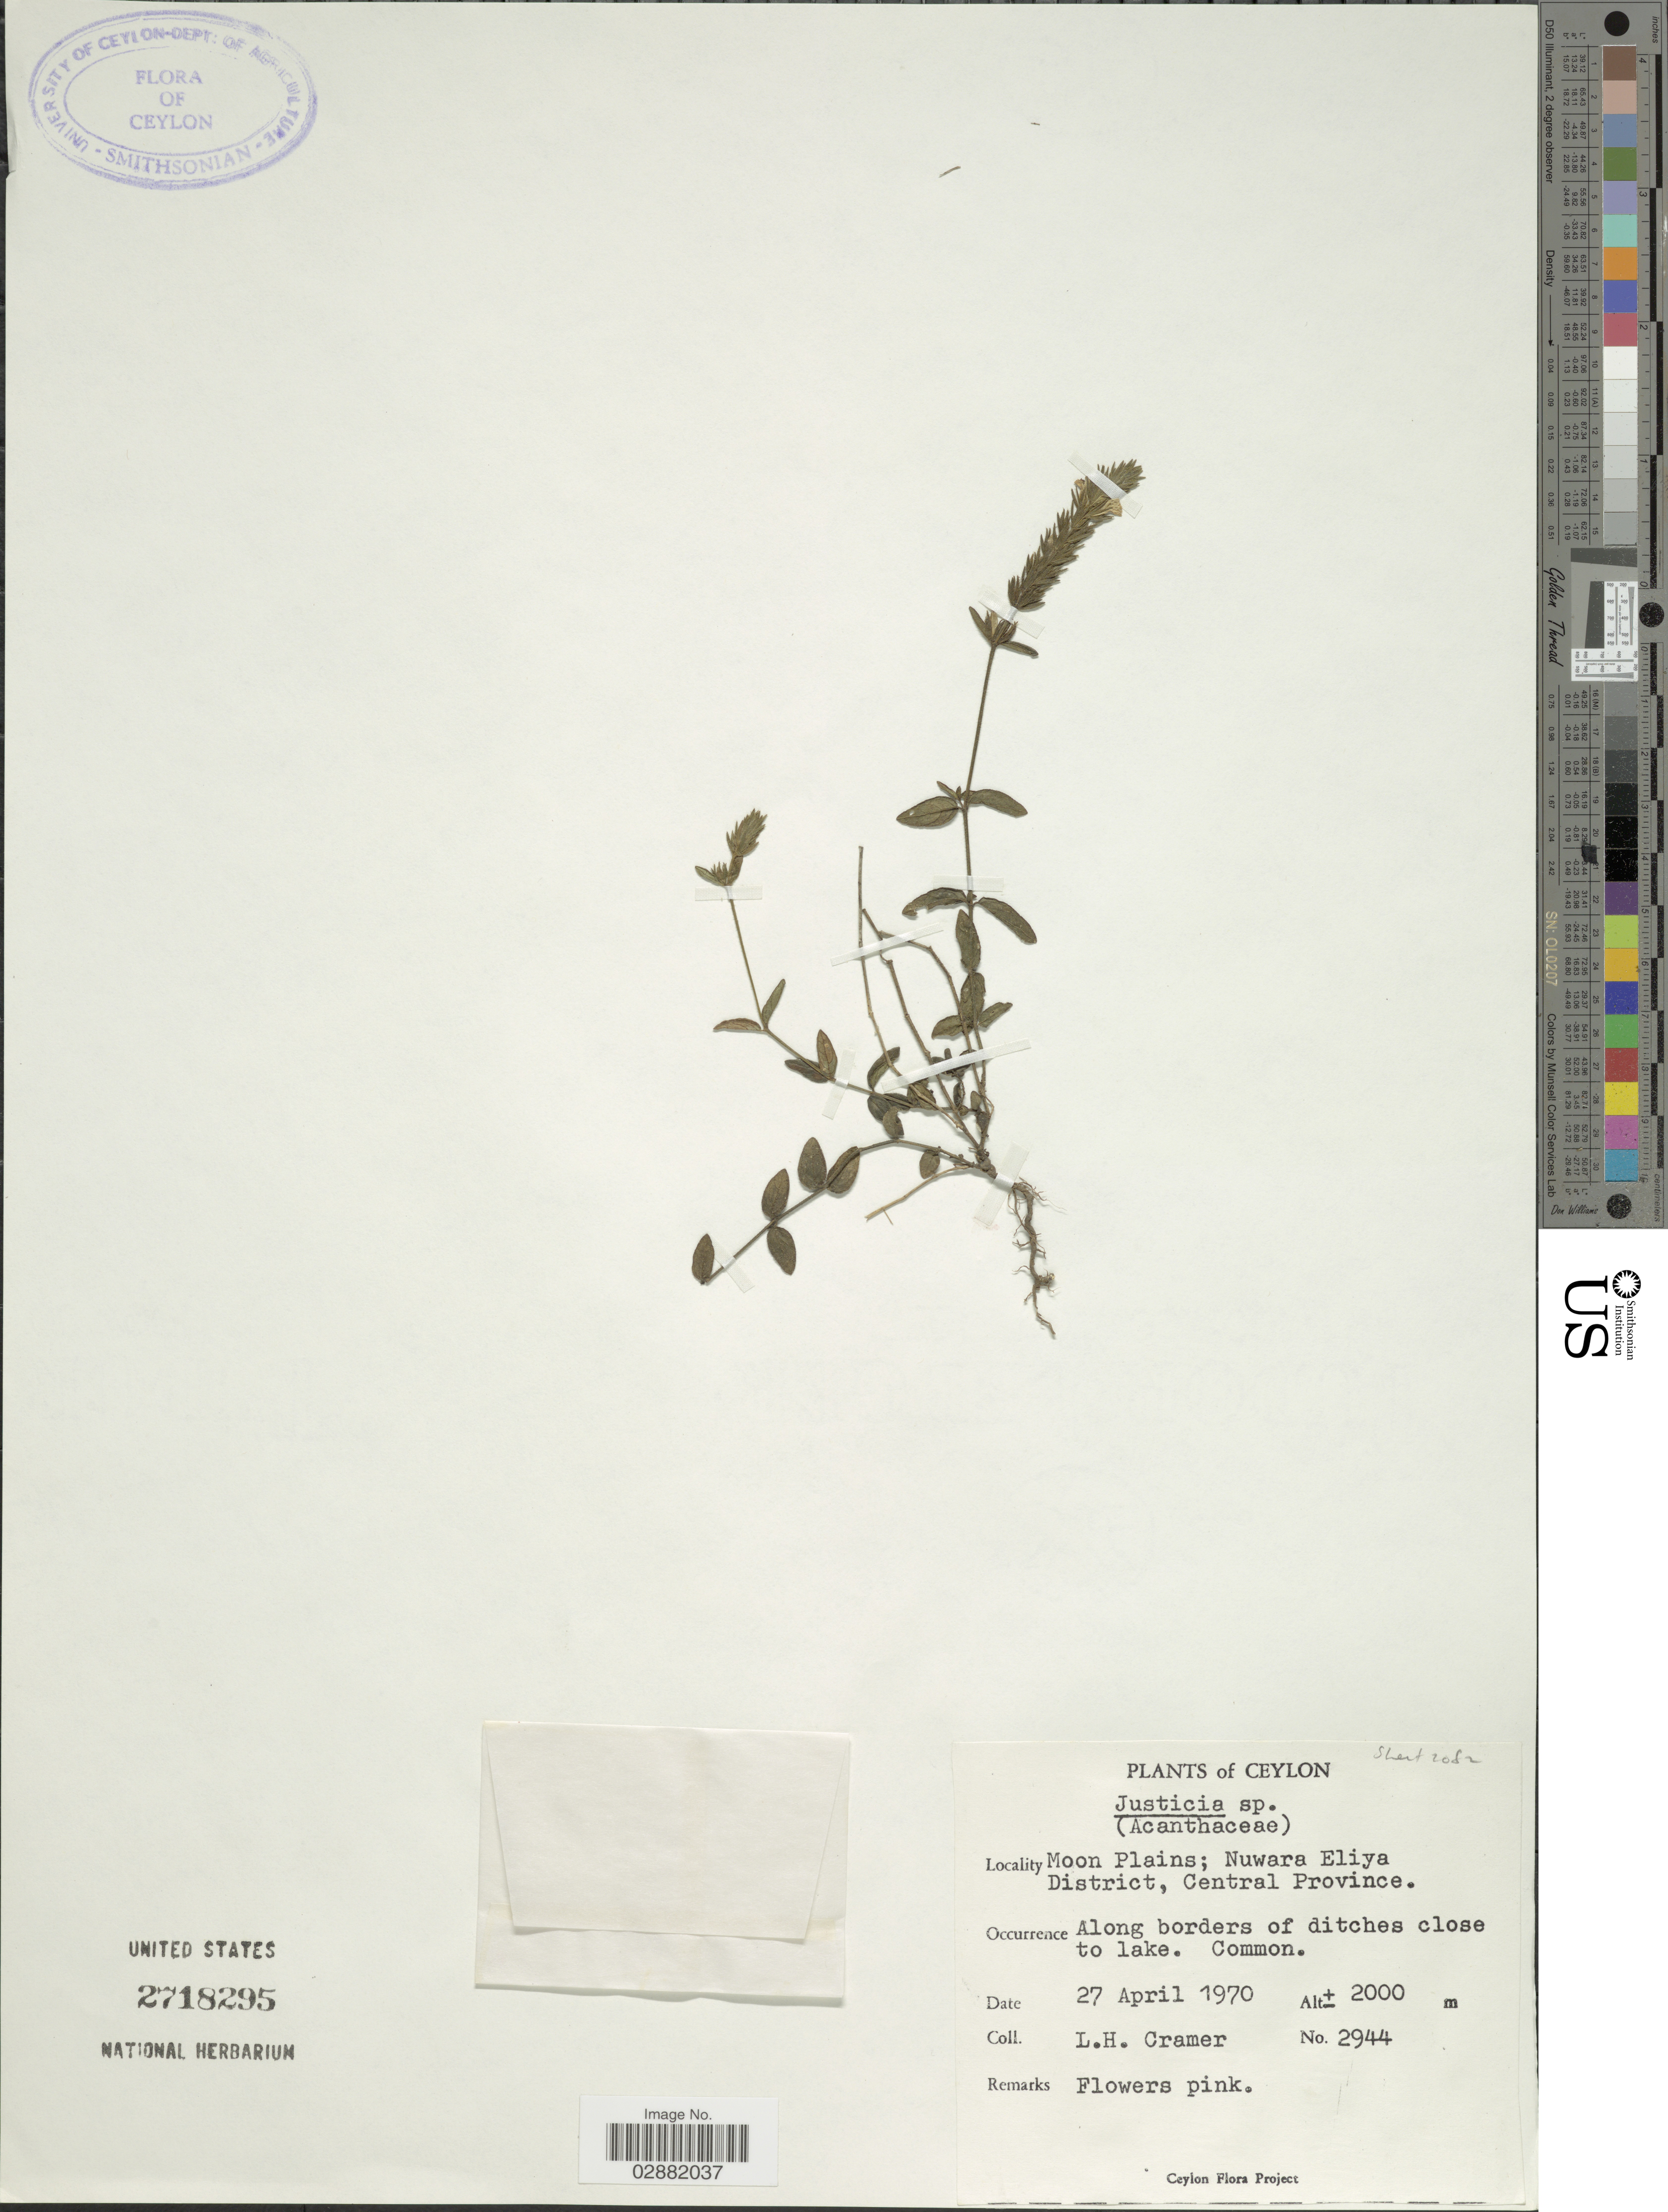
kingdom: Plantae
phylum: Tracheophyta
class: Magnoliopsida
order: Lamiales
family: Acanthaceae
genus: Justicia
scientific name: Justicia royeniana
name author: C.B. Clarke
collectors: L. H. Cramer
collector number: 2944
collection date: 1970-04-27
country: Sri Lanka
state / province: Central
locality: Ceylon, Moon Plains, Nuwara Eliya District, Along borders of ditches close to lake.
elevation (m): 2000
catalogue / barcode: US 2718295